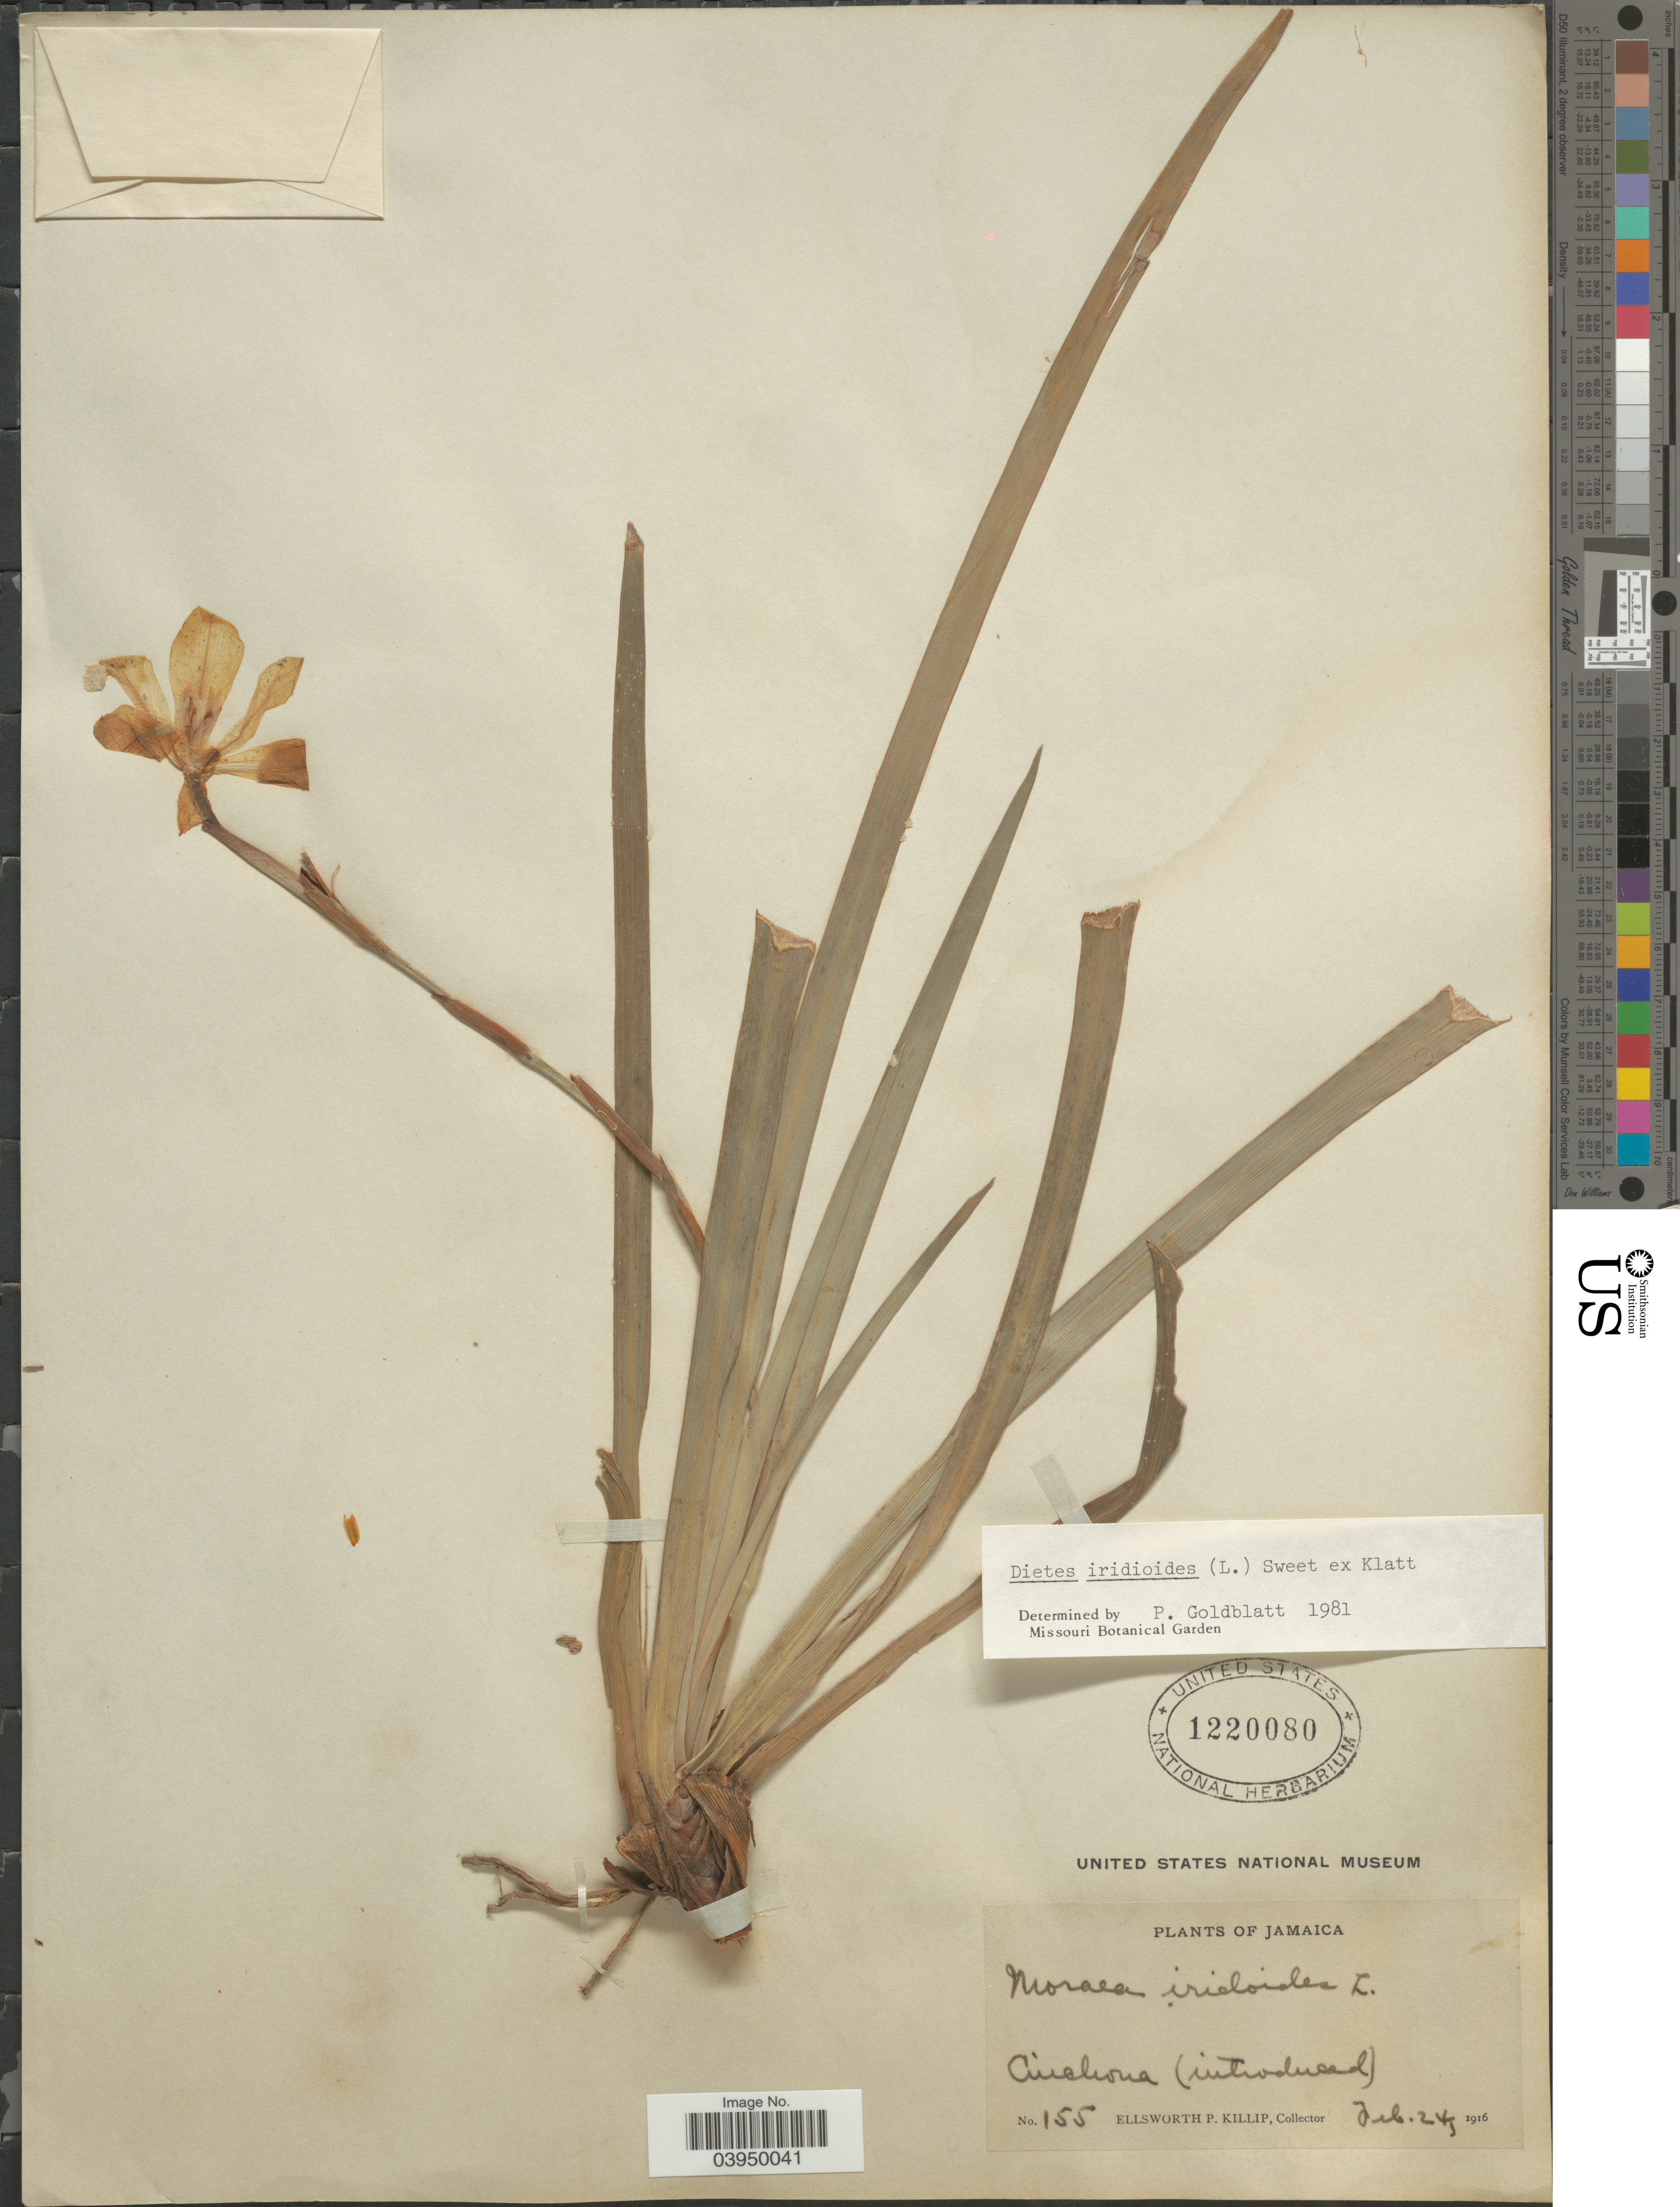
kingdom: Plantae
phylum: Tracheophyta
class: Liliopsida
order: Asparagales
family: Iridaceae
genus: Dietes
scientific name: Dietes iridioides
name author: (L.) Sweet ex Klatt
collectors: E. P. Killip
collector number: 155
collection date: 1916-02-24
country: Jamaica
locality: Cinchona.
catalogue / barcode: US 1220080